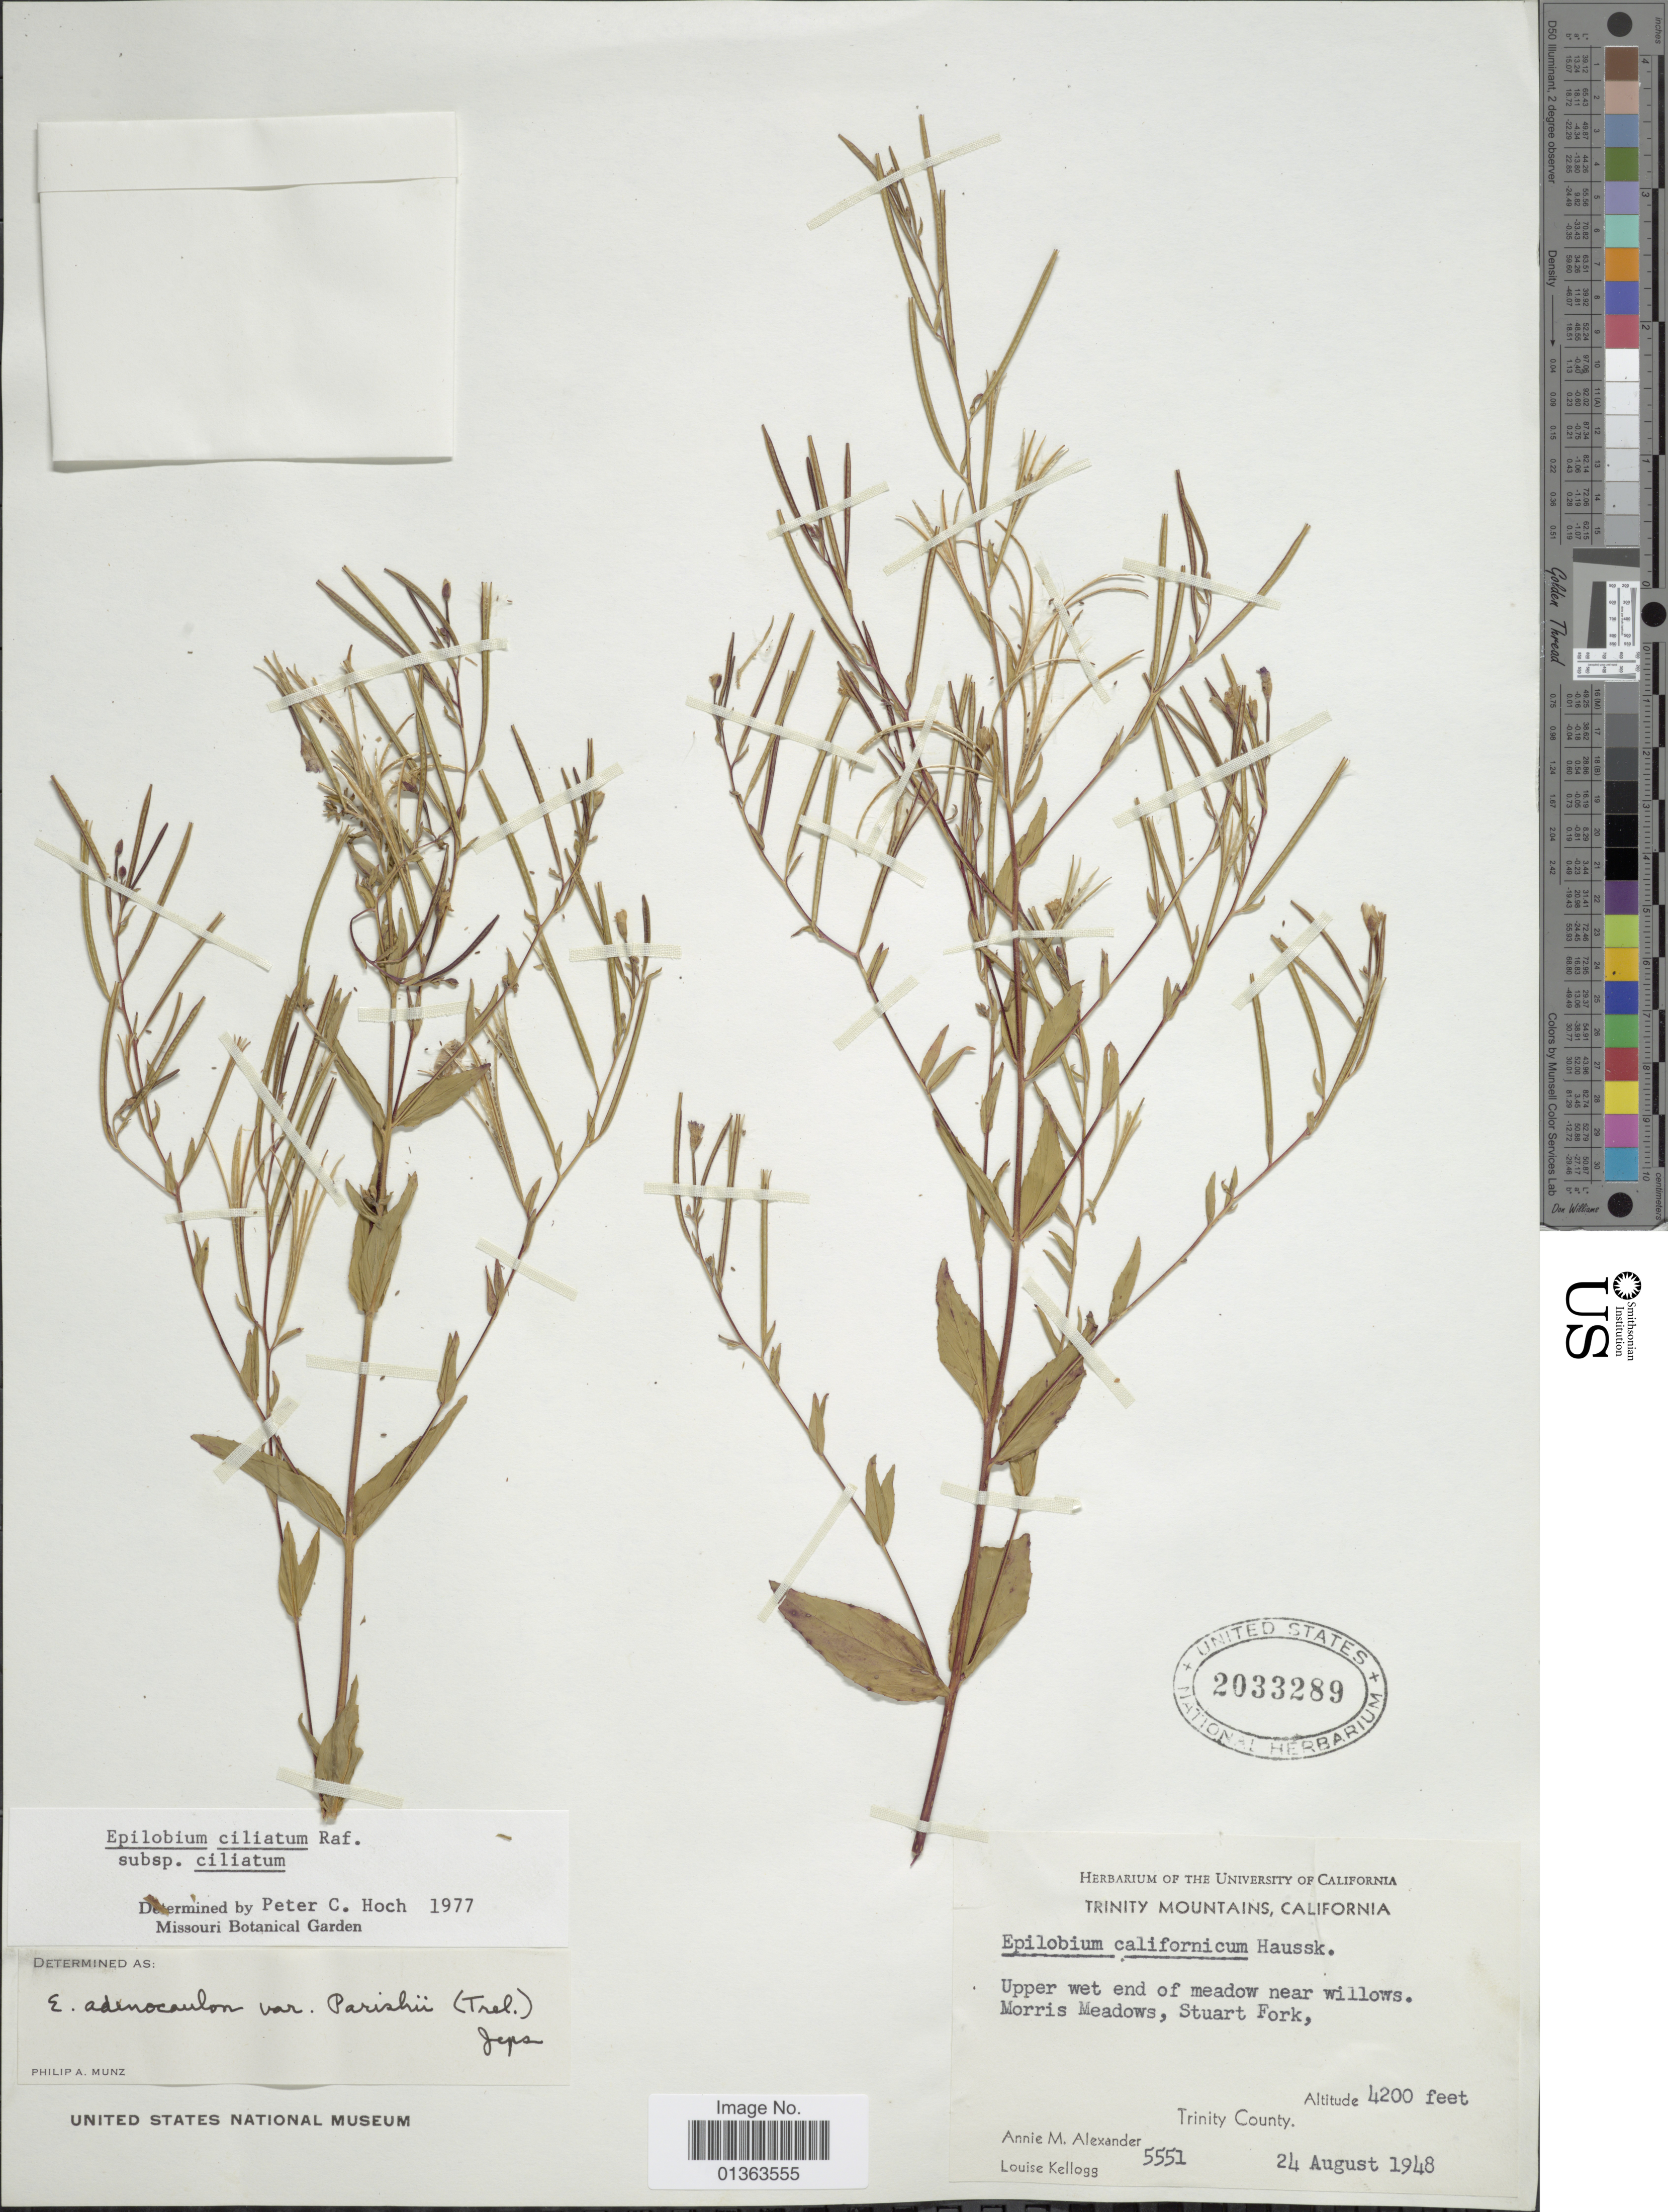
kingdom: Plantae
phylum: Tracheophyta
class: Magnoliopsida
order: Myrtales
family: Onagraceae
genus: Epilobium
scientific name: Epilobium ciliatum subsp. ciliatum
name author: Raf.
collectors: A. M. Alexander & L. Kellogg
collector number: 5551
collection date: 1948-08-24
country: United States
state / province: California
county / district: Trinity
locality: Morris Meadows, Stuart Fork, Trinity County.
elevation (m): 1280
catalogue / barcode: US 2033289